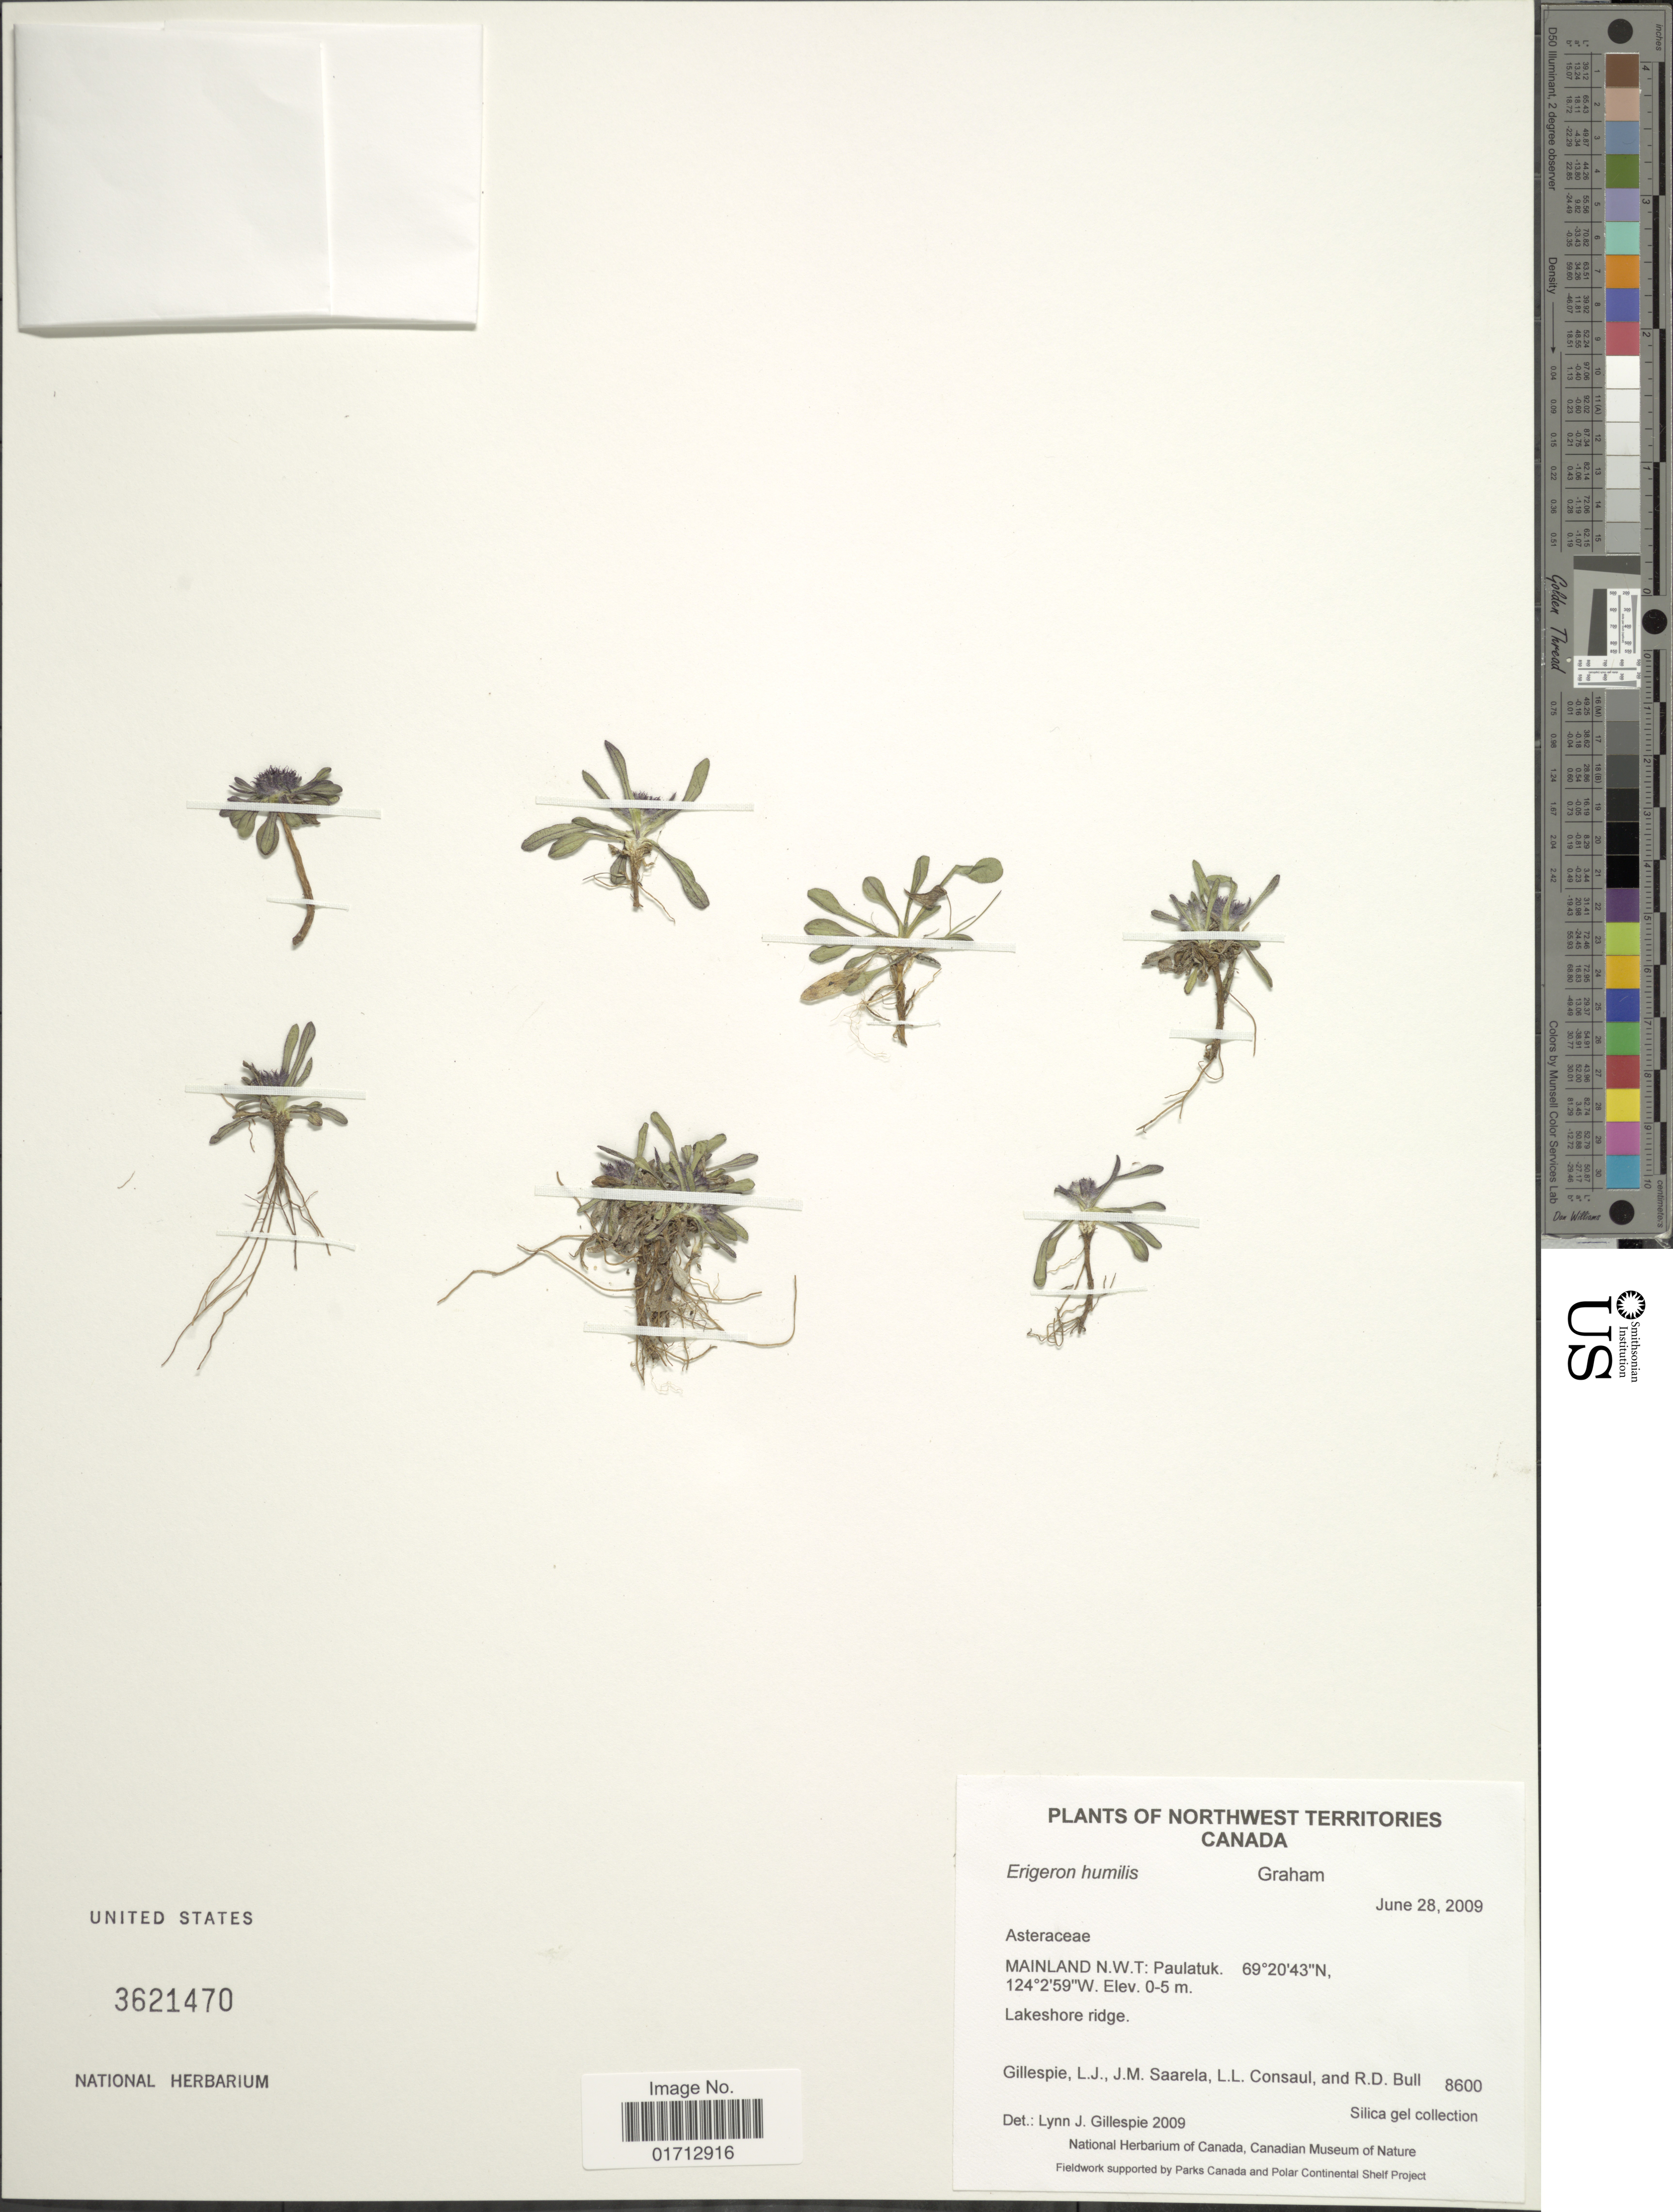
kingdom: Plantae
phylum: Tracheophyta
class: Magnoliopsida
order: Asterales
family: Asteraceae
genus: Erigeron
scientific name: Erigeron humilis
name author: Graham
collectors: L. Gillespie, J. Saarela, L. Consaul & R. Bull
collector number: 8600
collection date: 2009-06-28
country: Canada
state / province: Northwest Territories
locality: Graham, Mainland N.W.T: Paulatuk.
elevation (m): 0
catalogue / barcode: US 2621470